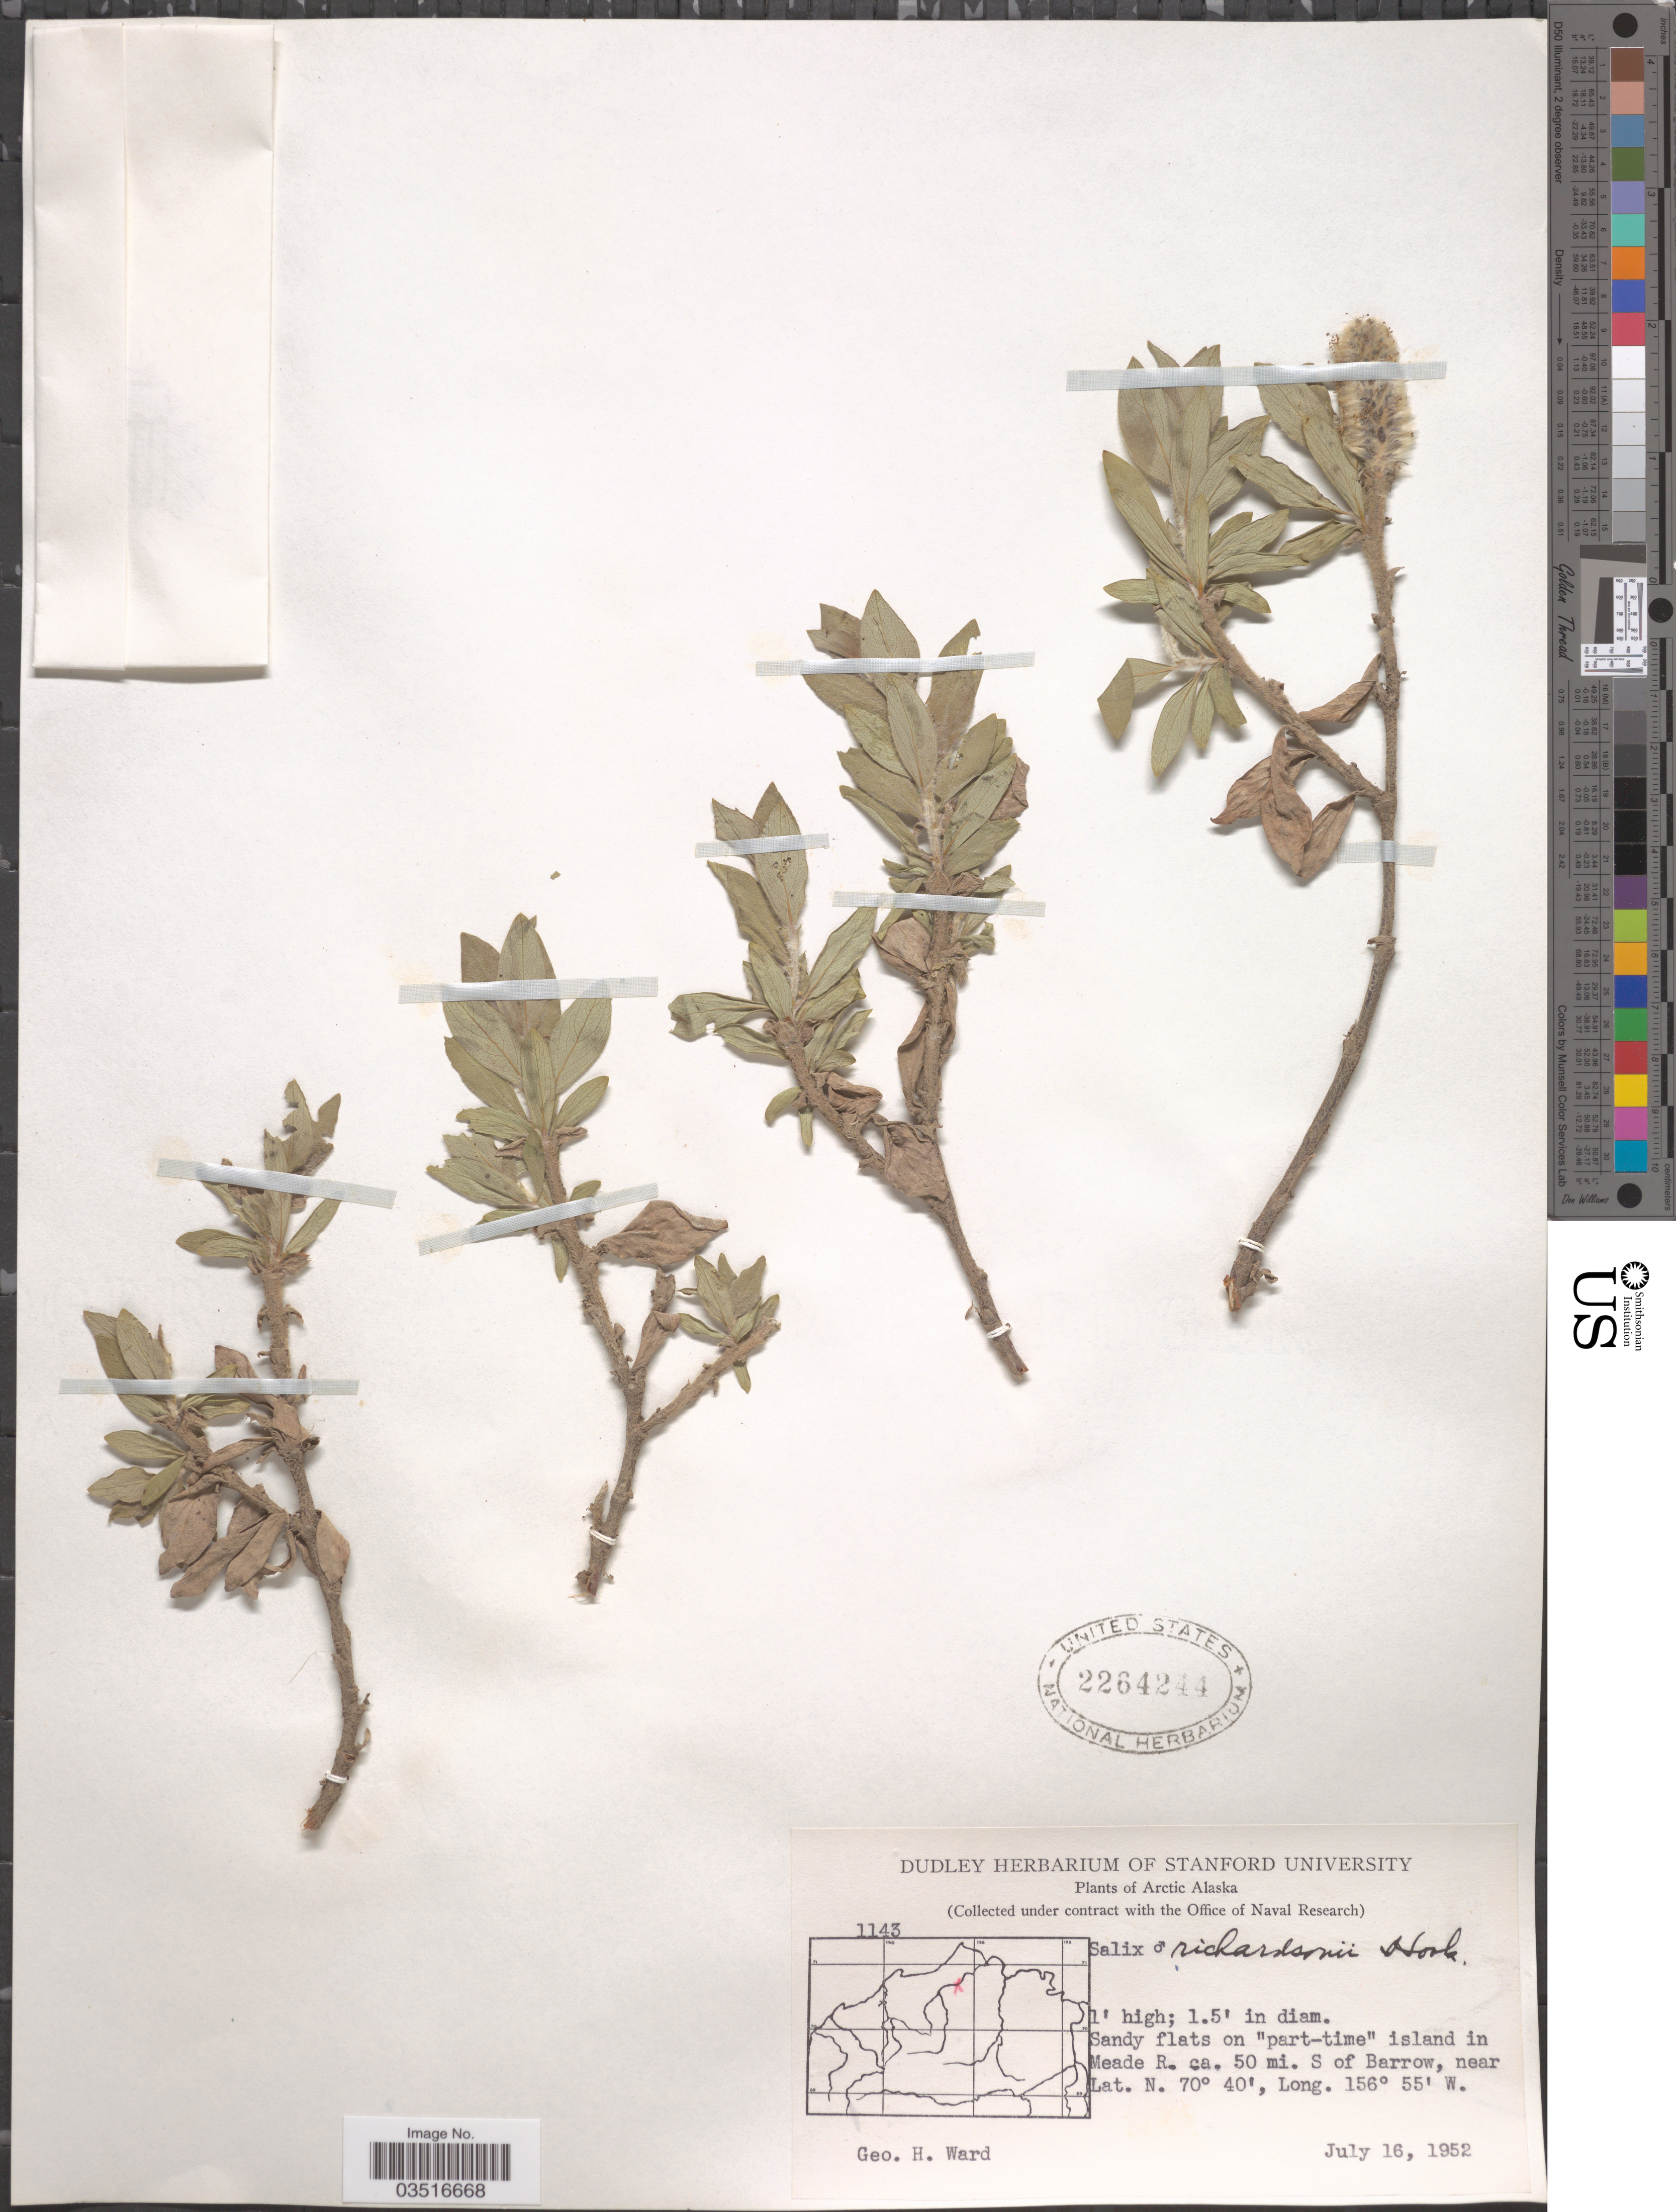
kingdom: Plantae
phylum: Tracheophyta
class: Magnoliopsida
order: Malpighiales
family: Salicaceae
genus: Salix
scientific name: Salix richardsonii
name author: Hook.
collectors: G. H. Ward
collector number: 1143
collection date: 1952-07-16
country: United States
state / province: Alaska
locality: Arctic Alaska. Sandy flats on "part-time" island in Meade R. ca. 50 mi. S of Barrow.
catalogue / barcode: US 2264244